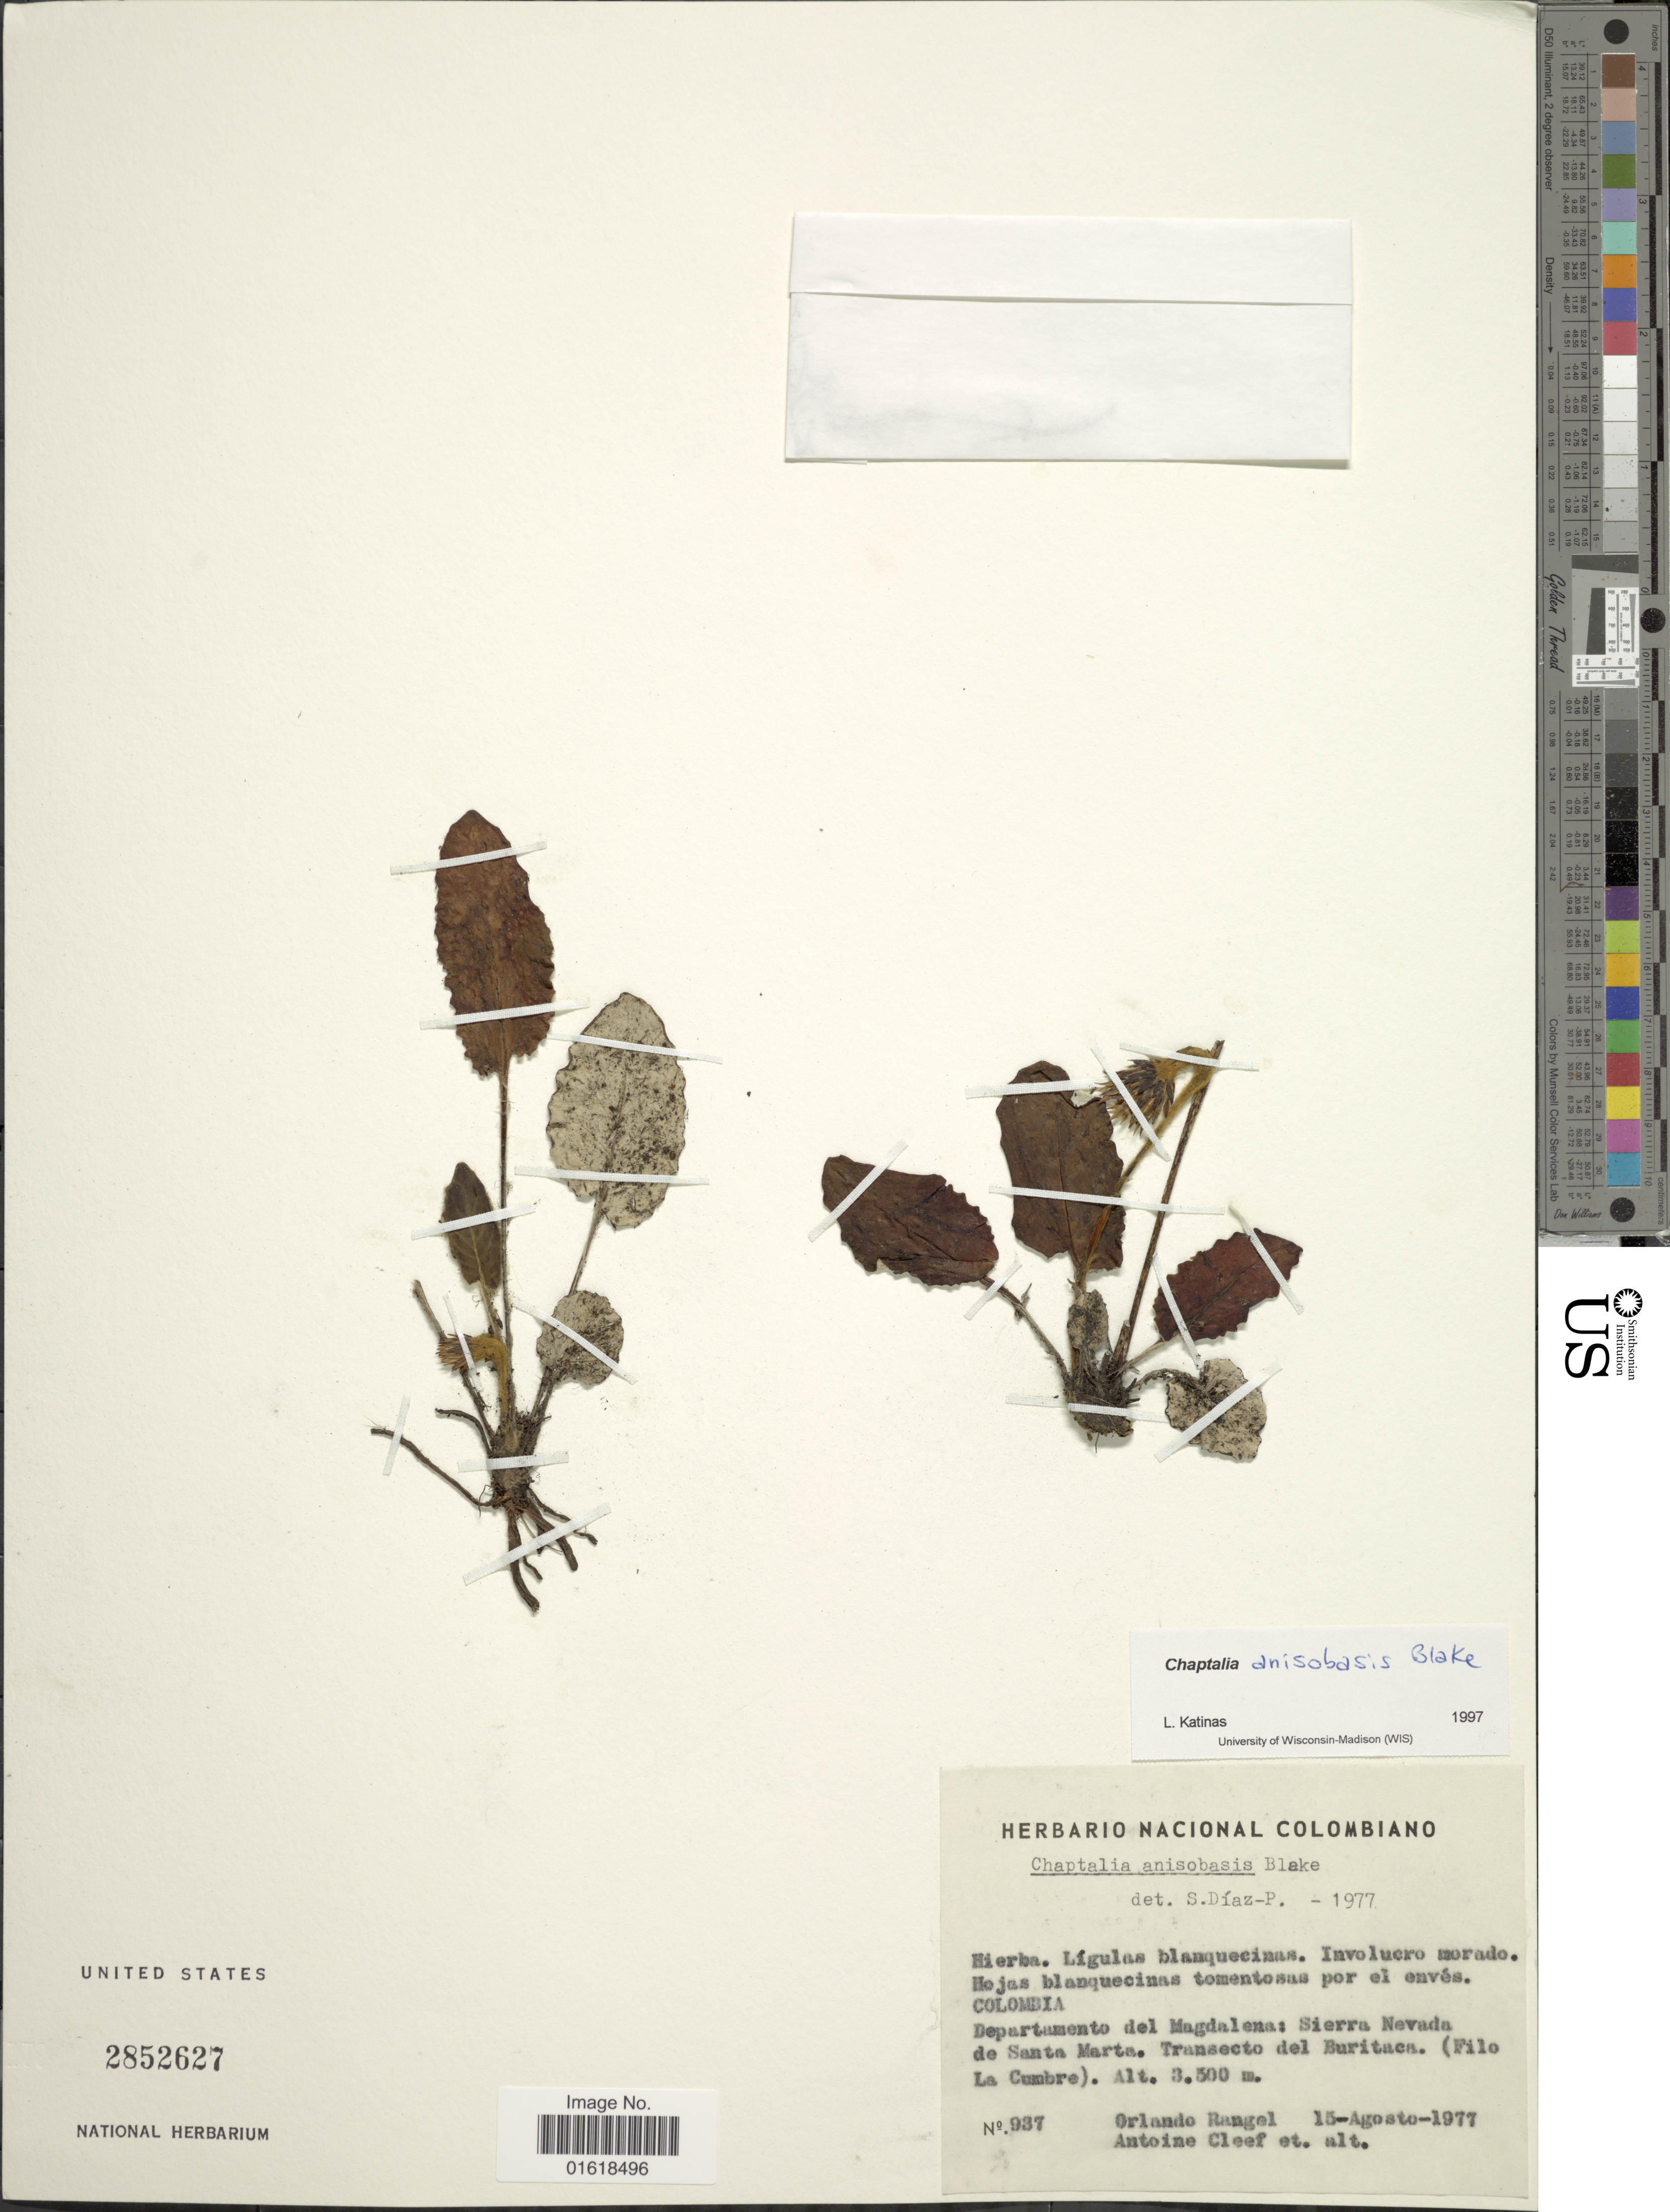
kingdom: Plantae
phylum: Tracheophyta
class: Magnoliopsida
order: Asterales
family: Asteraceae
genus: Chaptalia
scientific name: Chaptalia anisobasis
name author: S.F. Blake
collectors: O. Rangel & A. M. Cleef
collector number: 937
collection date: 1977-08-15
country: Colombia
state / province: Magdalena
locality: Departamento del Magdalena: Sierra Nevada de Santa Marta. Transecto del Buritaca. (Filo La Cumbre).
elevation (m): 3500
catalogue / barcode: US 2852627